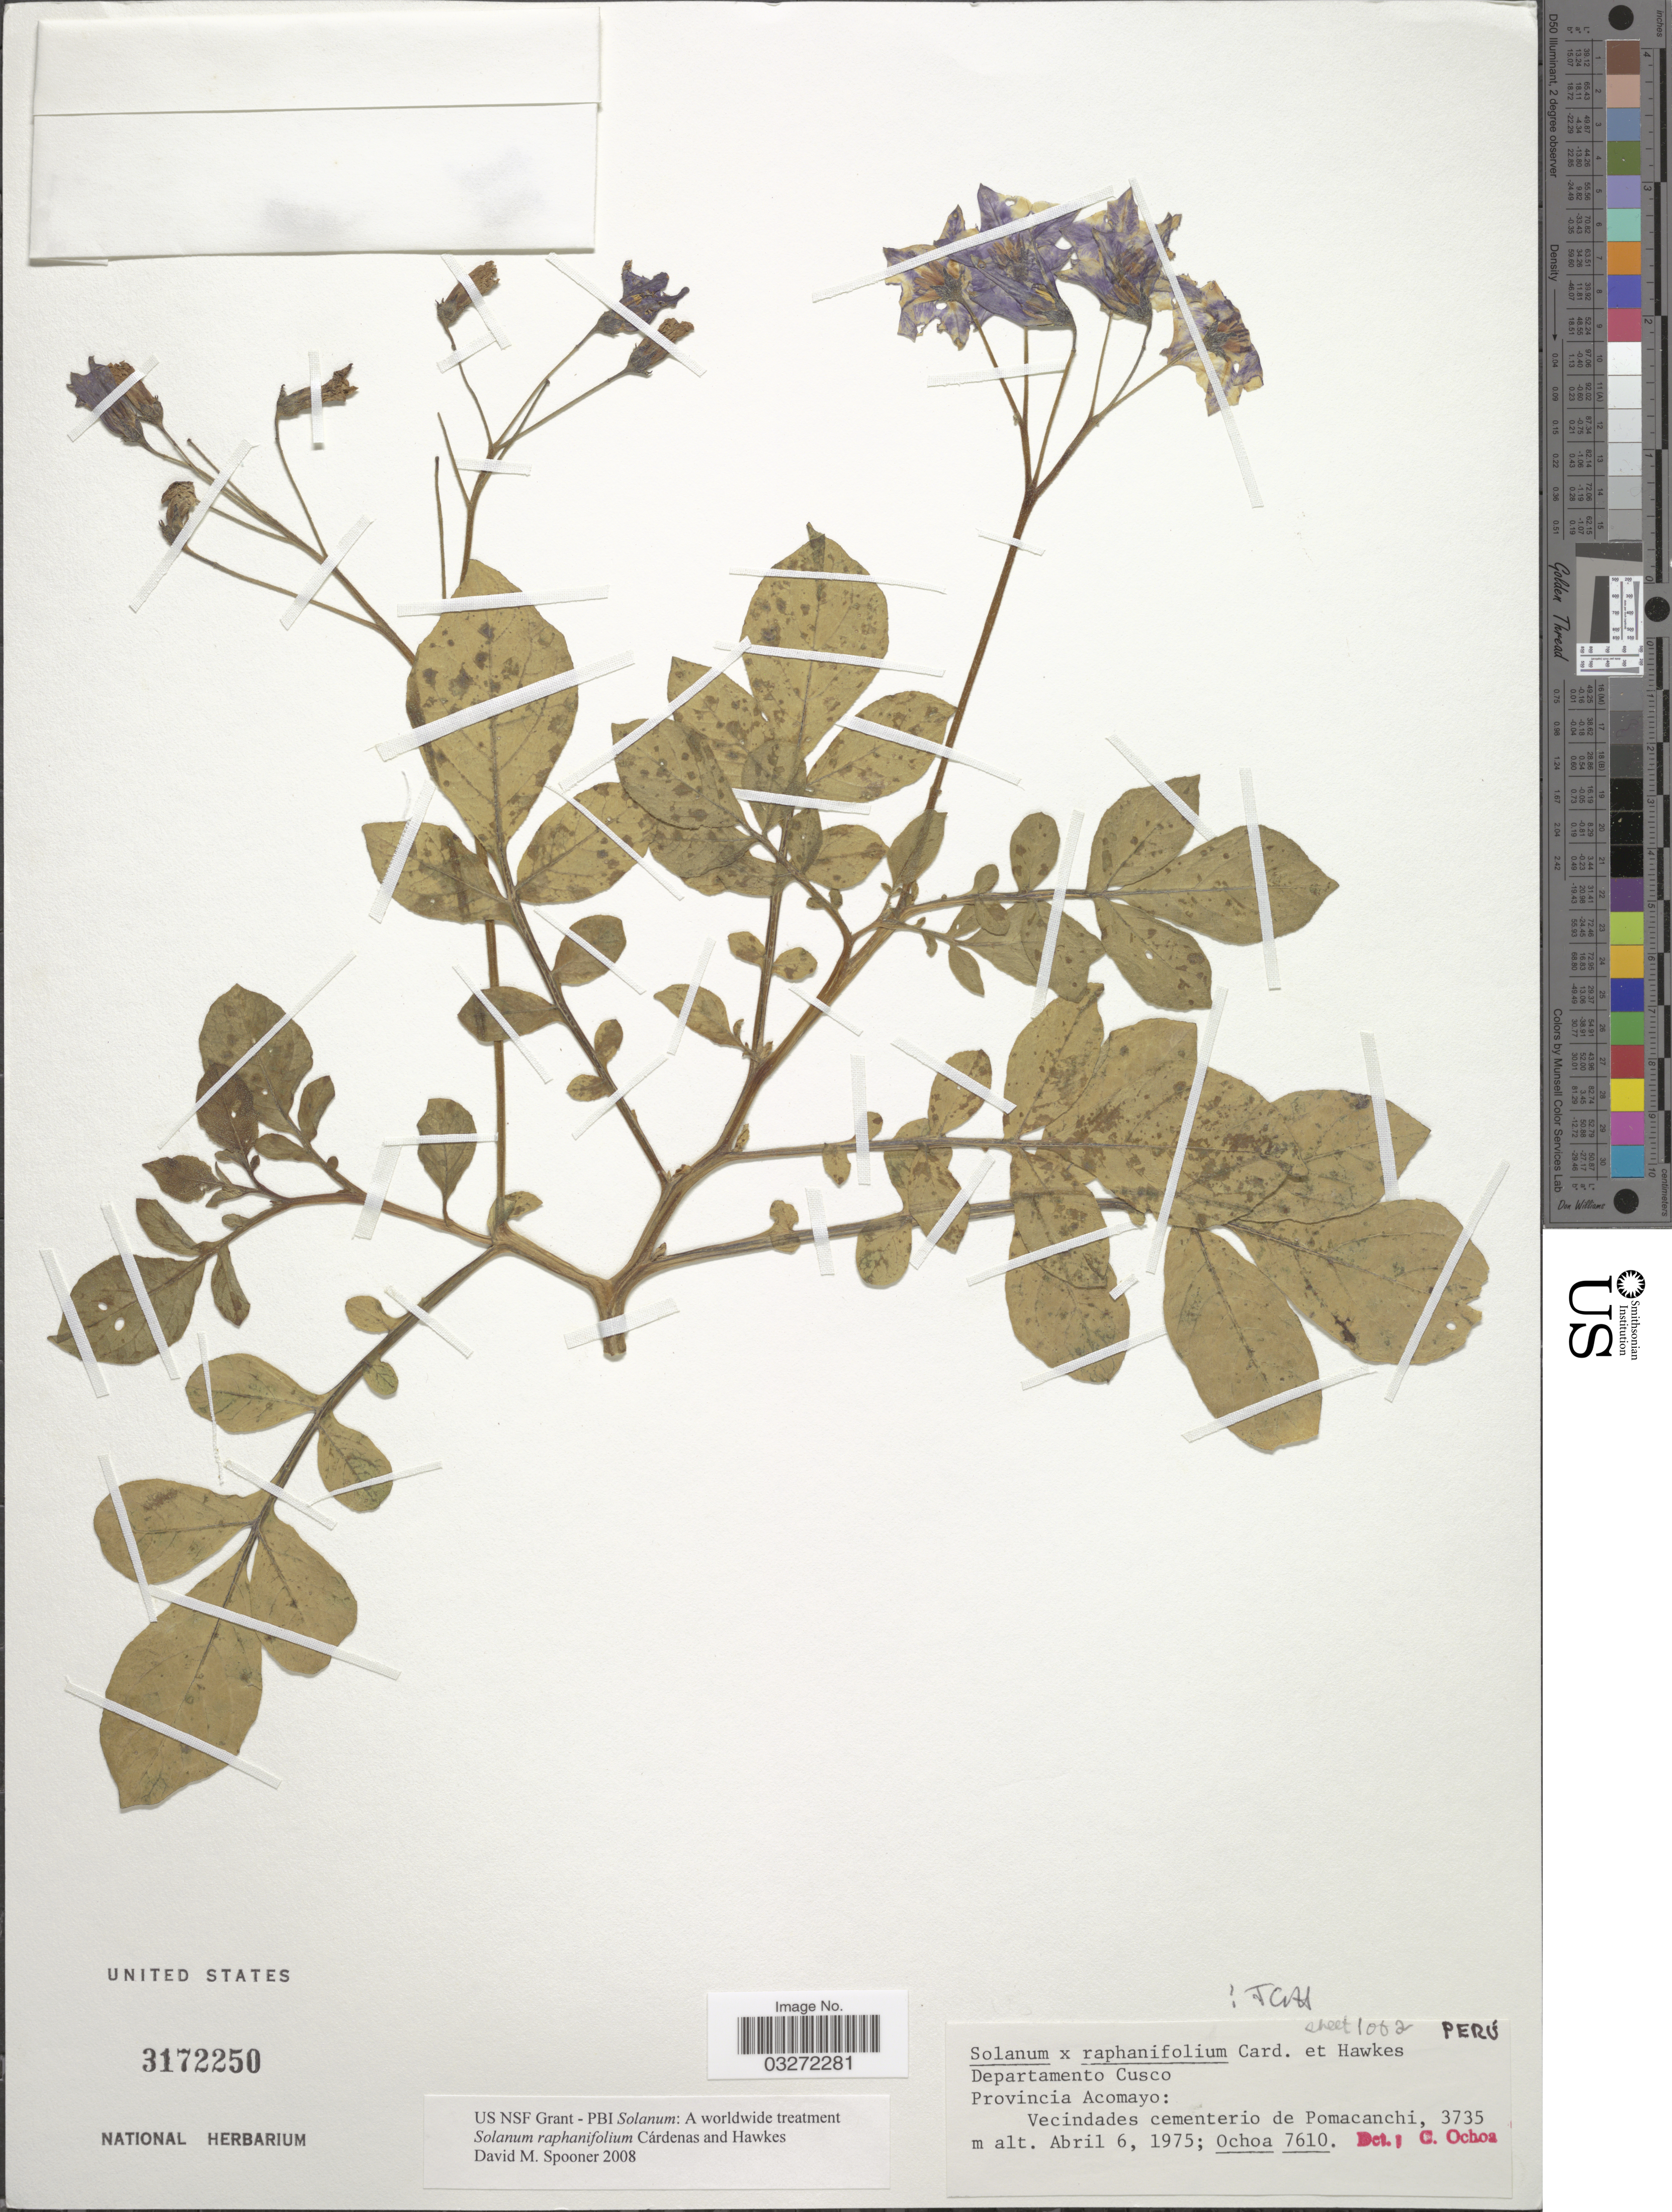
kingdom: Plantae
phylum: Tracheophyta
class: Magnoliopsida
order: Solanales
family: Solanaceae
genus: Solanum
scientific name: Solanum raphanifolium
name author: Cárdenas & Hawkes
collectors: -. Ochoa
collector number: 7610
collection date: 1975-04-06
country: Peru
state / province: Cusco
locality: Departamento Cusco, Provincia Acomayo: Vecindades cementario de Pomacanchi.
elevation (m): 3735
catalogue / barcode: US 3172250